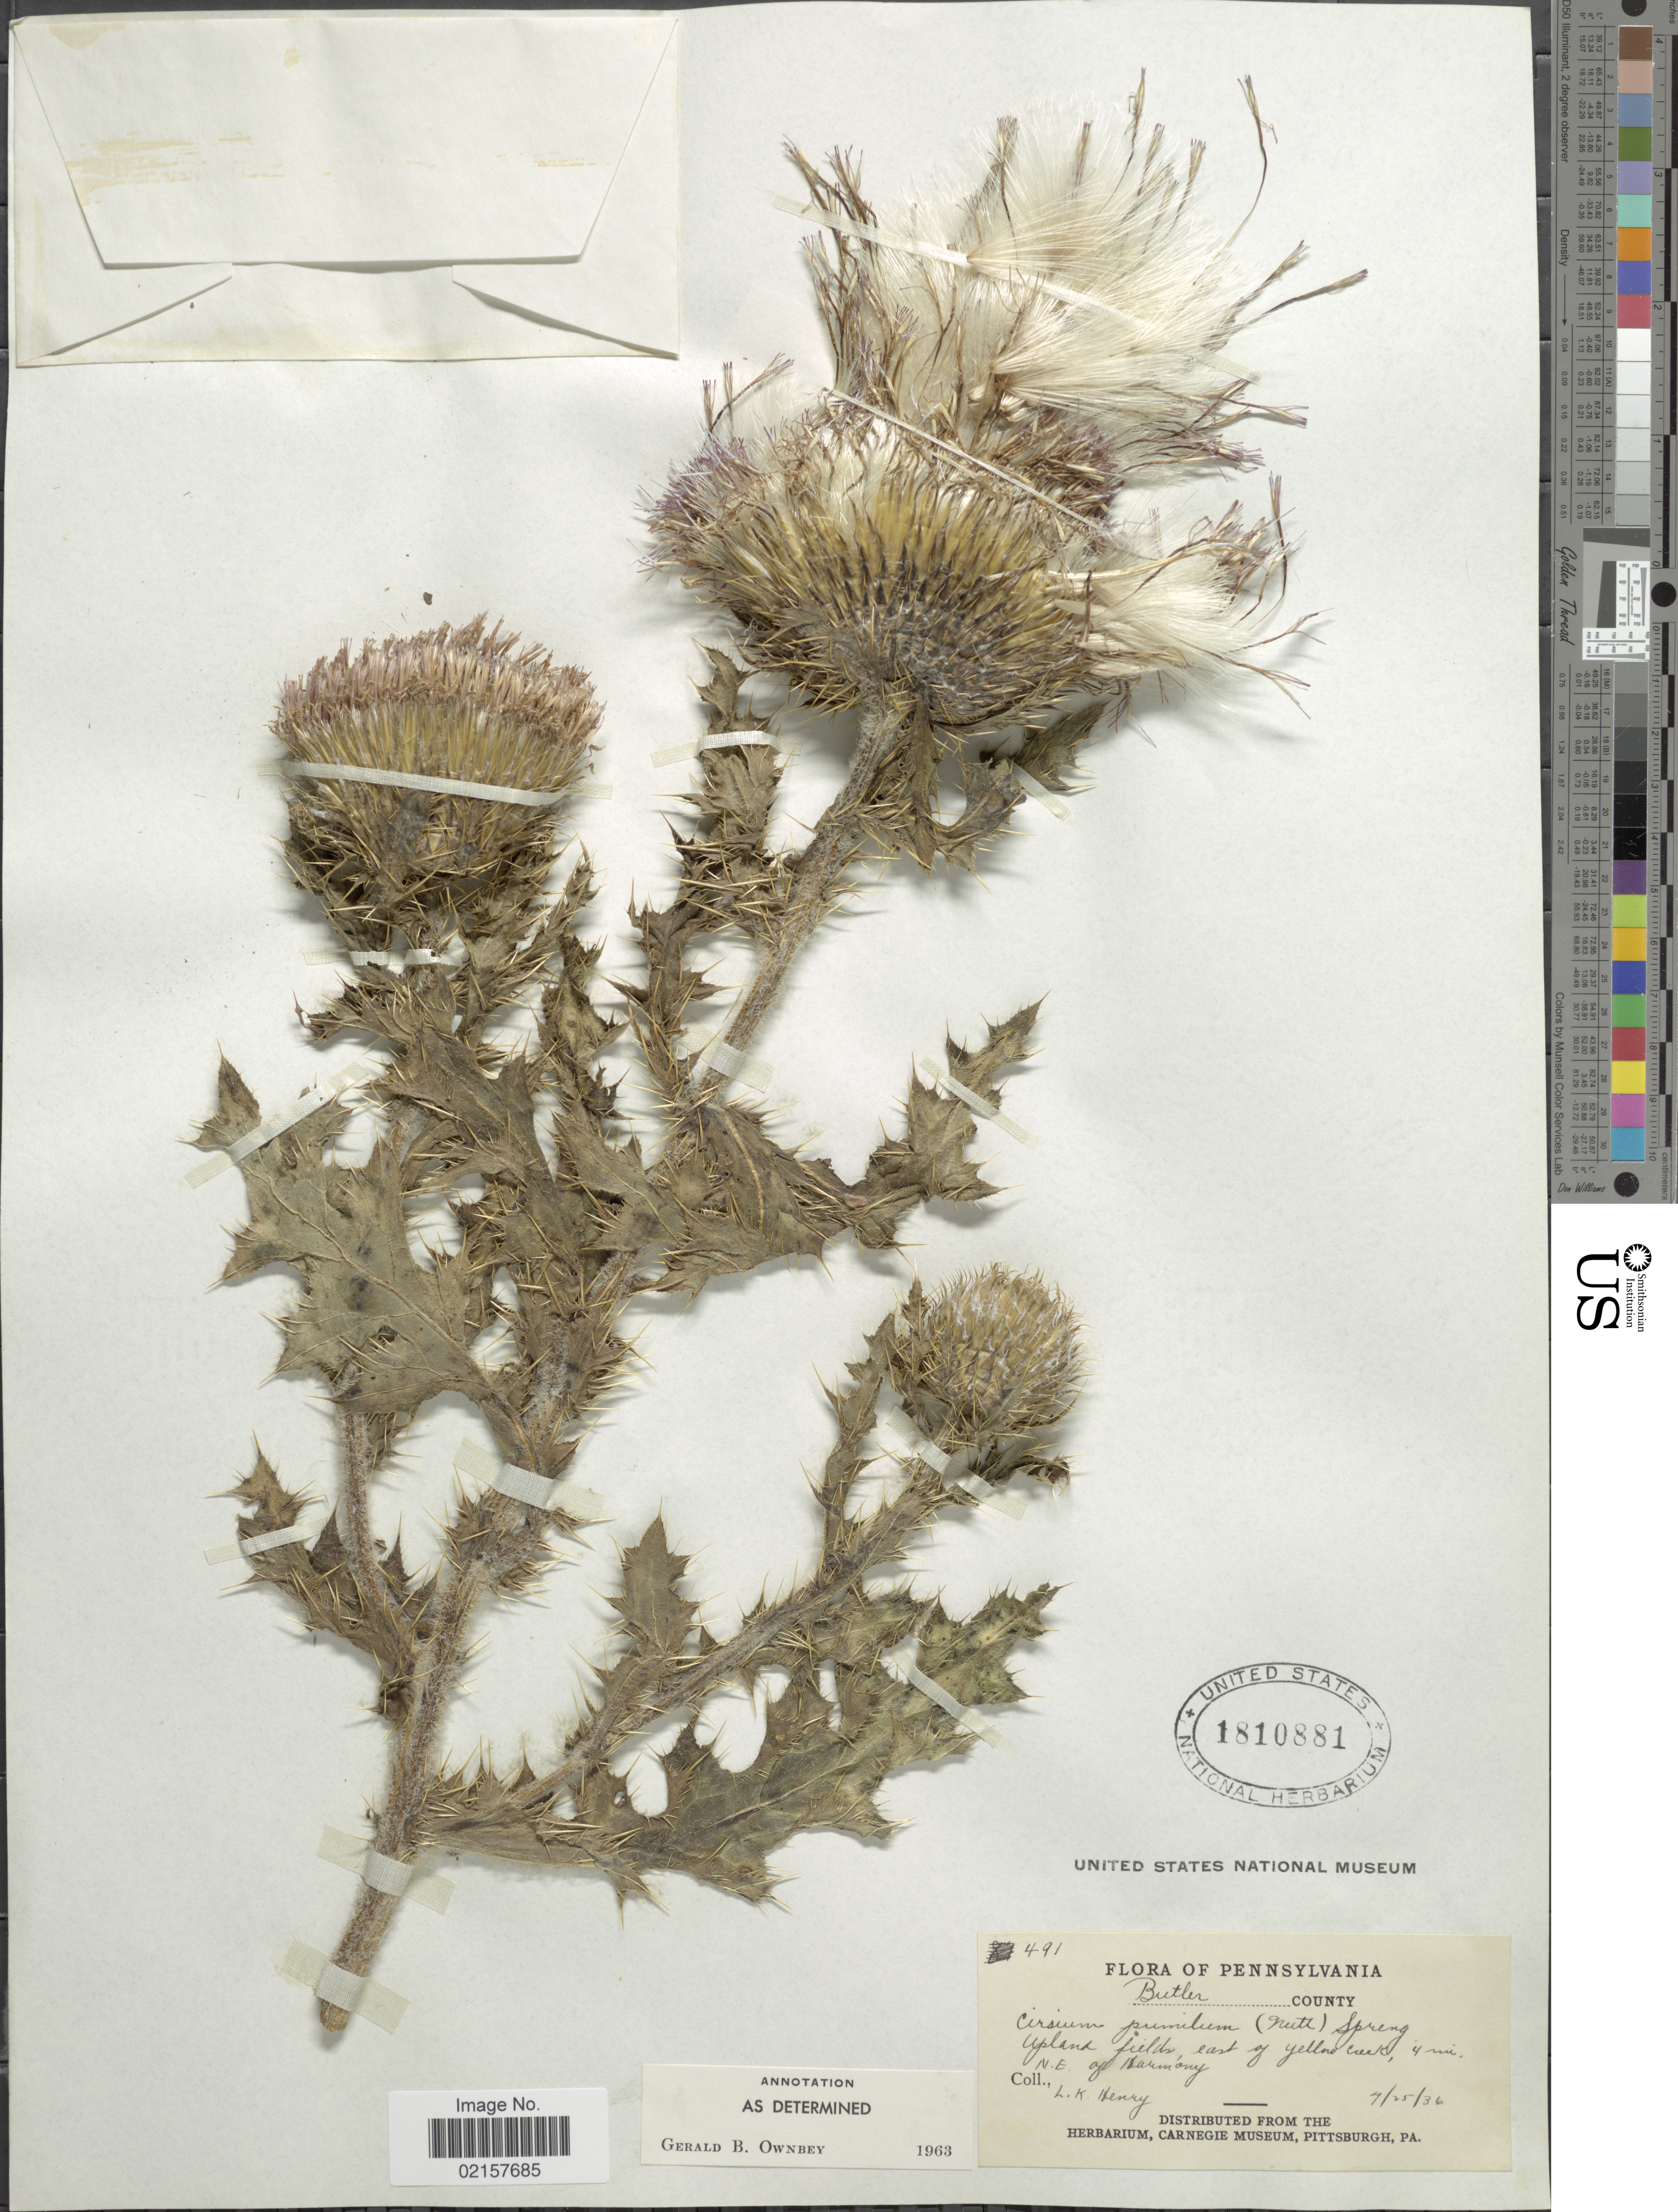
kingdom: Plantae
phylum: Tracheophyta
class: Magnoliopsida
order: Asterales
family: Asteraceae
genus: Cirsium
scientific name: Cirsium pumilum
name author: (Nutt.) Spreng.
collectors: L. K. Henry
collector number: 491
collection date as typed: Transcribed d/m/y: 25/4/36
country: United States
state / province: Pennsylvania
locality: Upland fields, east of Yellow Creek, 4 mi. N.E. of Harmomy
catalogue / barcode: US 1810881